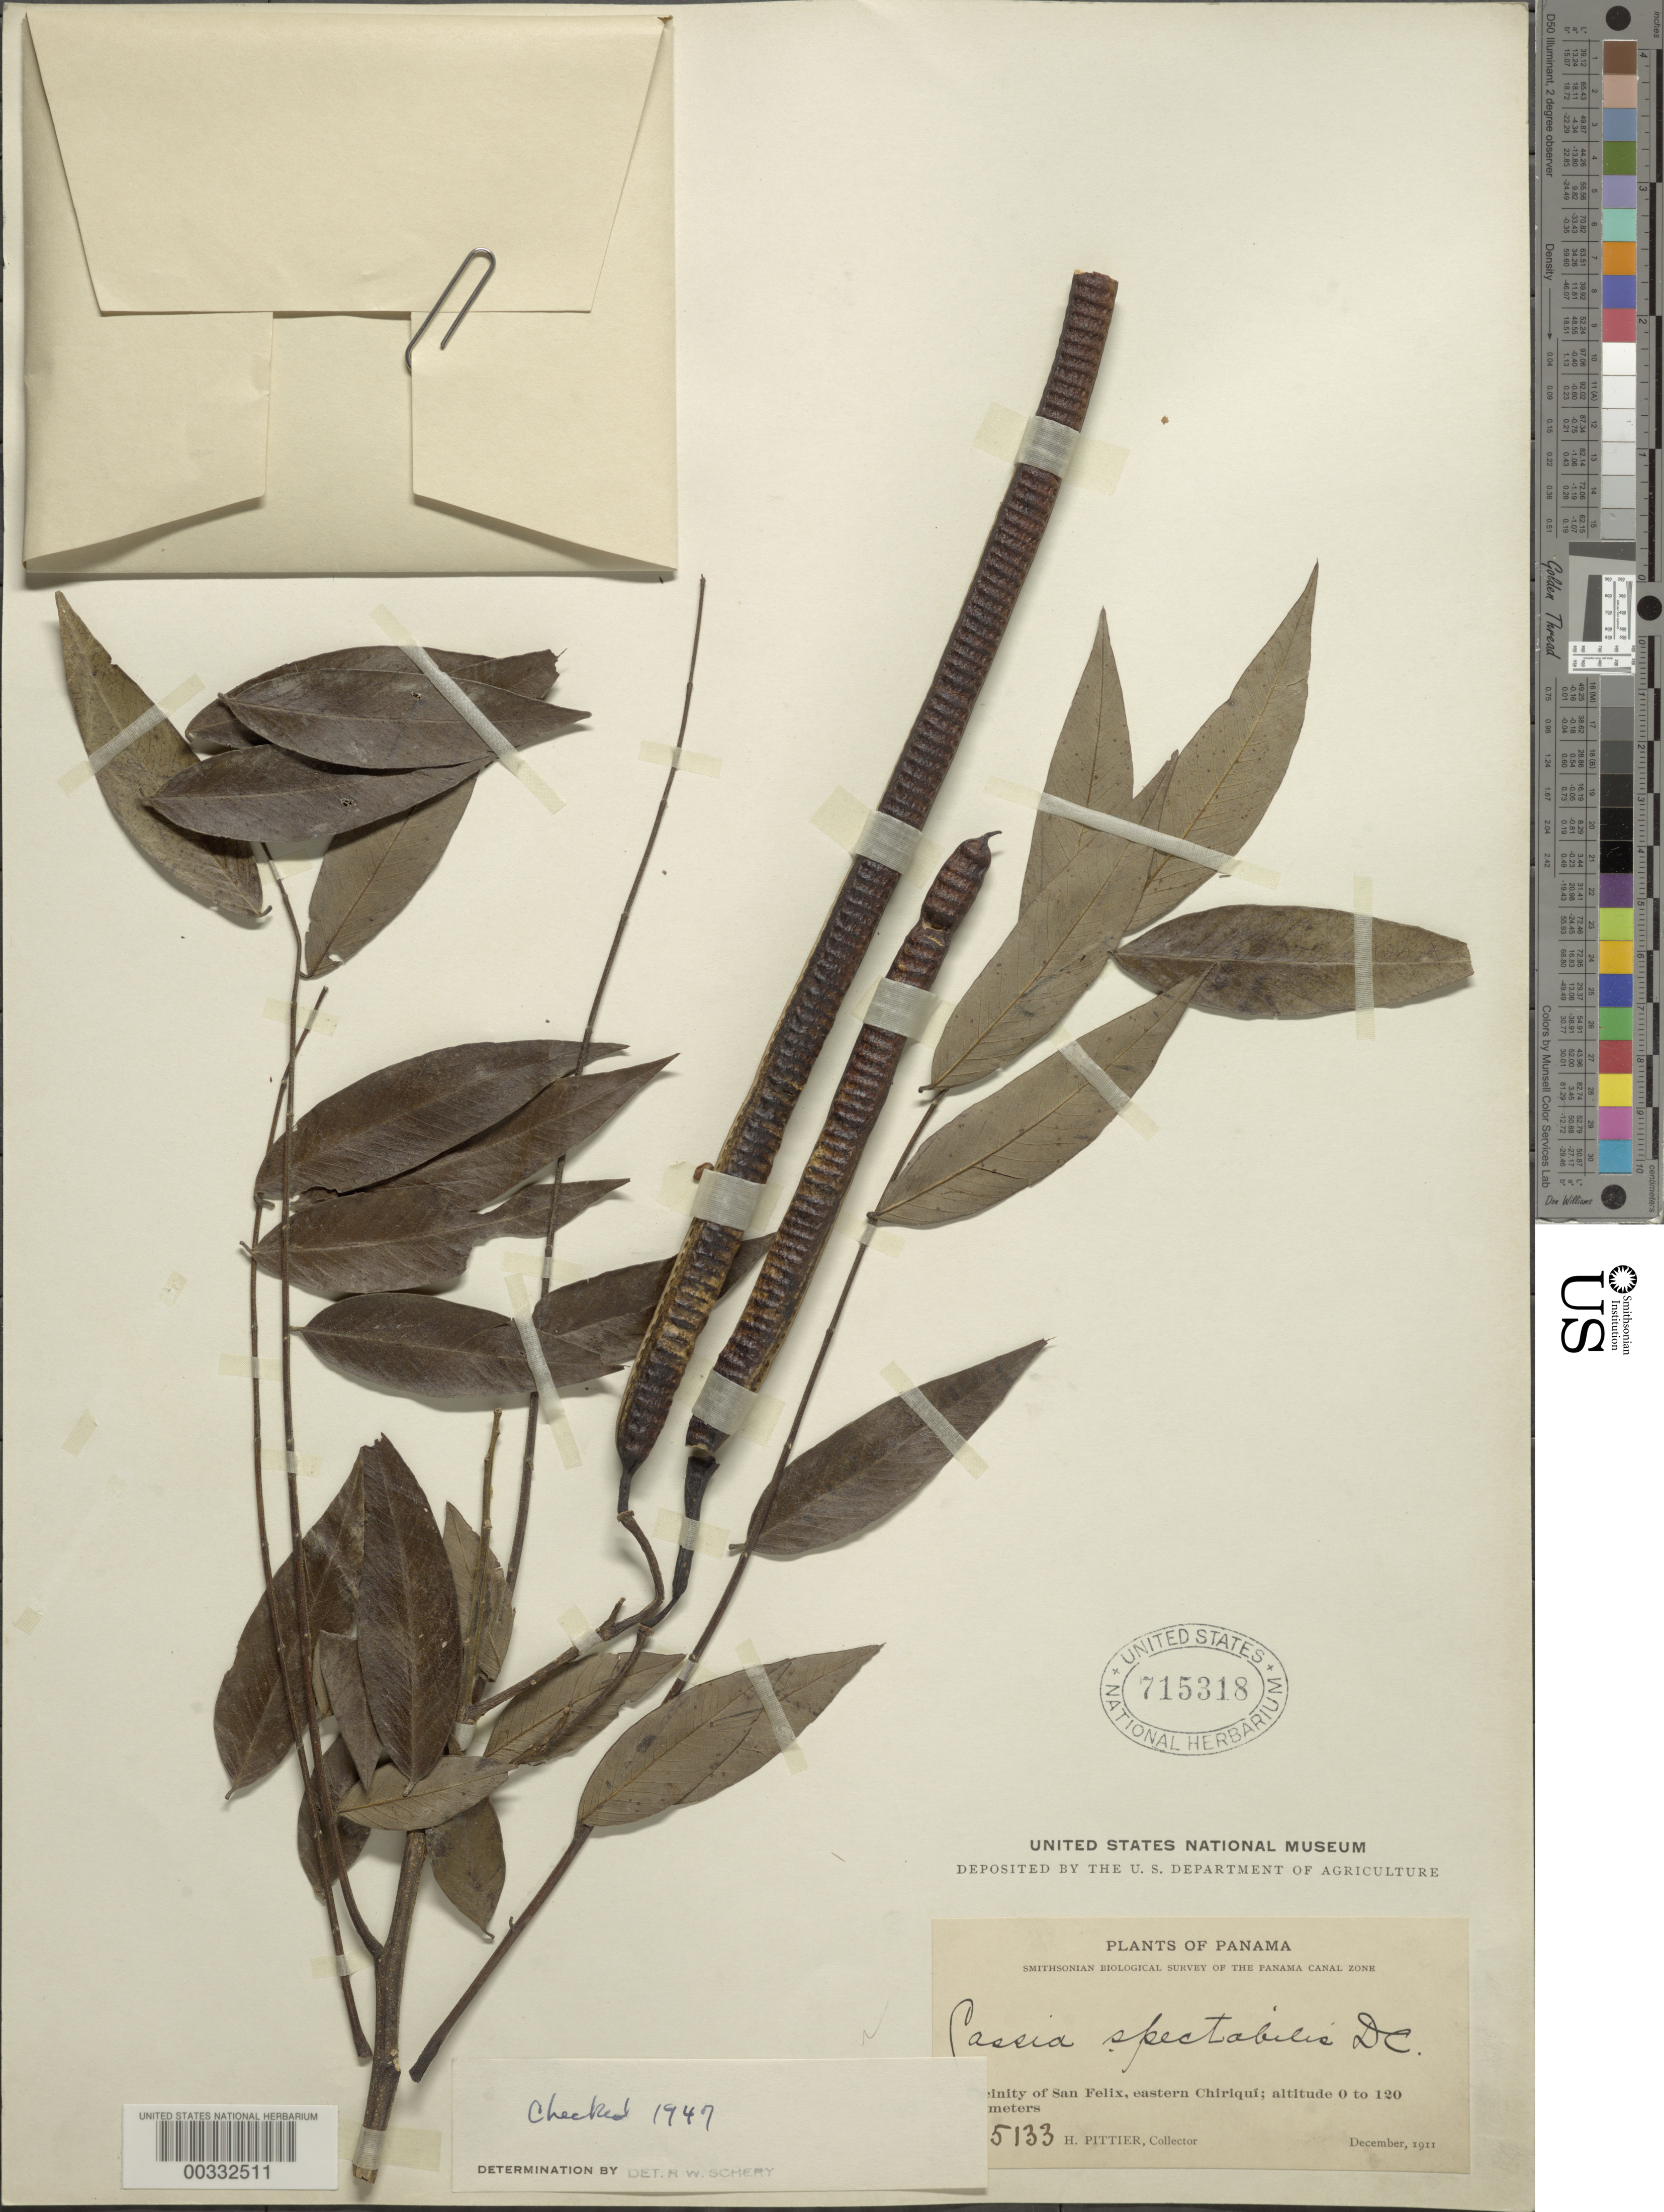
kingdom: Plantae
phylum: Tracheophyta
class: Magnoliopsida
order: Fabales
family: Fabaceae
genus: Senna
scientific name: Senna spectabilis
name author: (DC.) H.S. Irwin & Barneby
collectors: H. F. Pittier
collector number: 5133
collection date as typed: Dec 1911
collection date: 1911-12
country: Panama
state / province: Chiriquí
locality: Vicinity of San Felix, Eastern Chiriqui.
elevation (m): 0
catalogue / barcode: US 715318